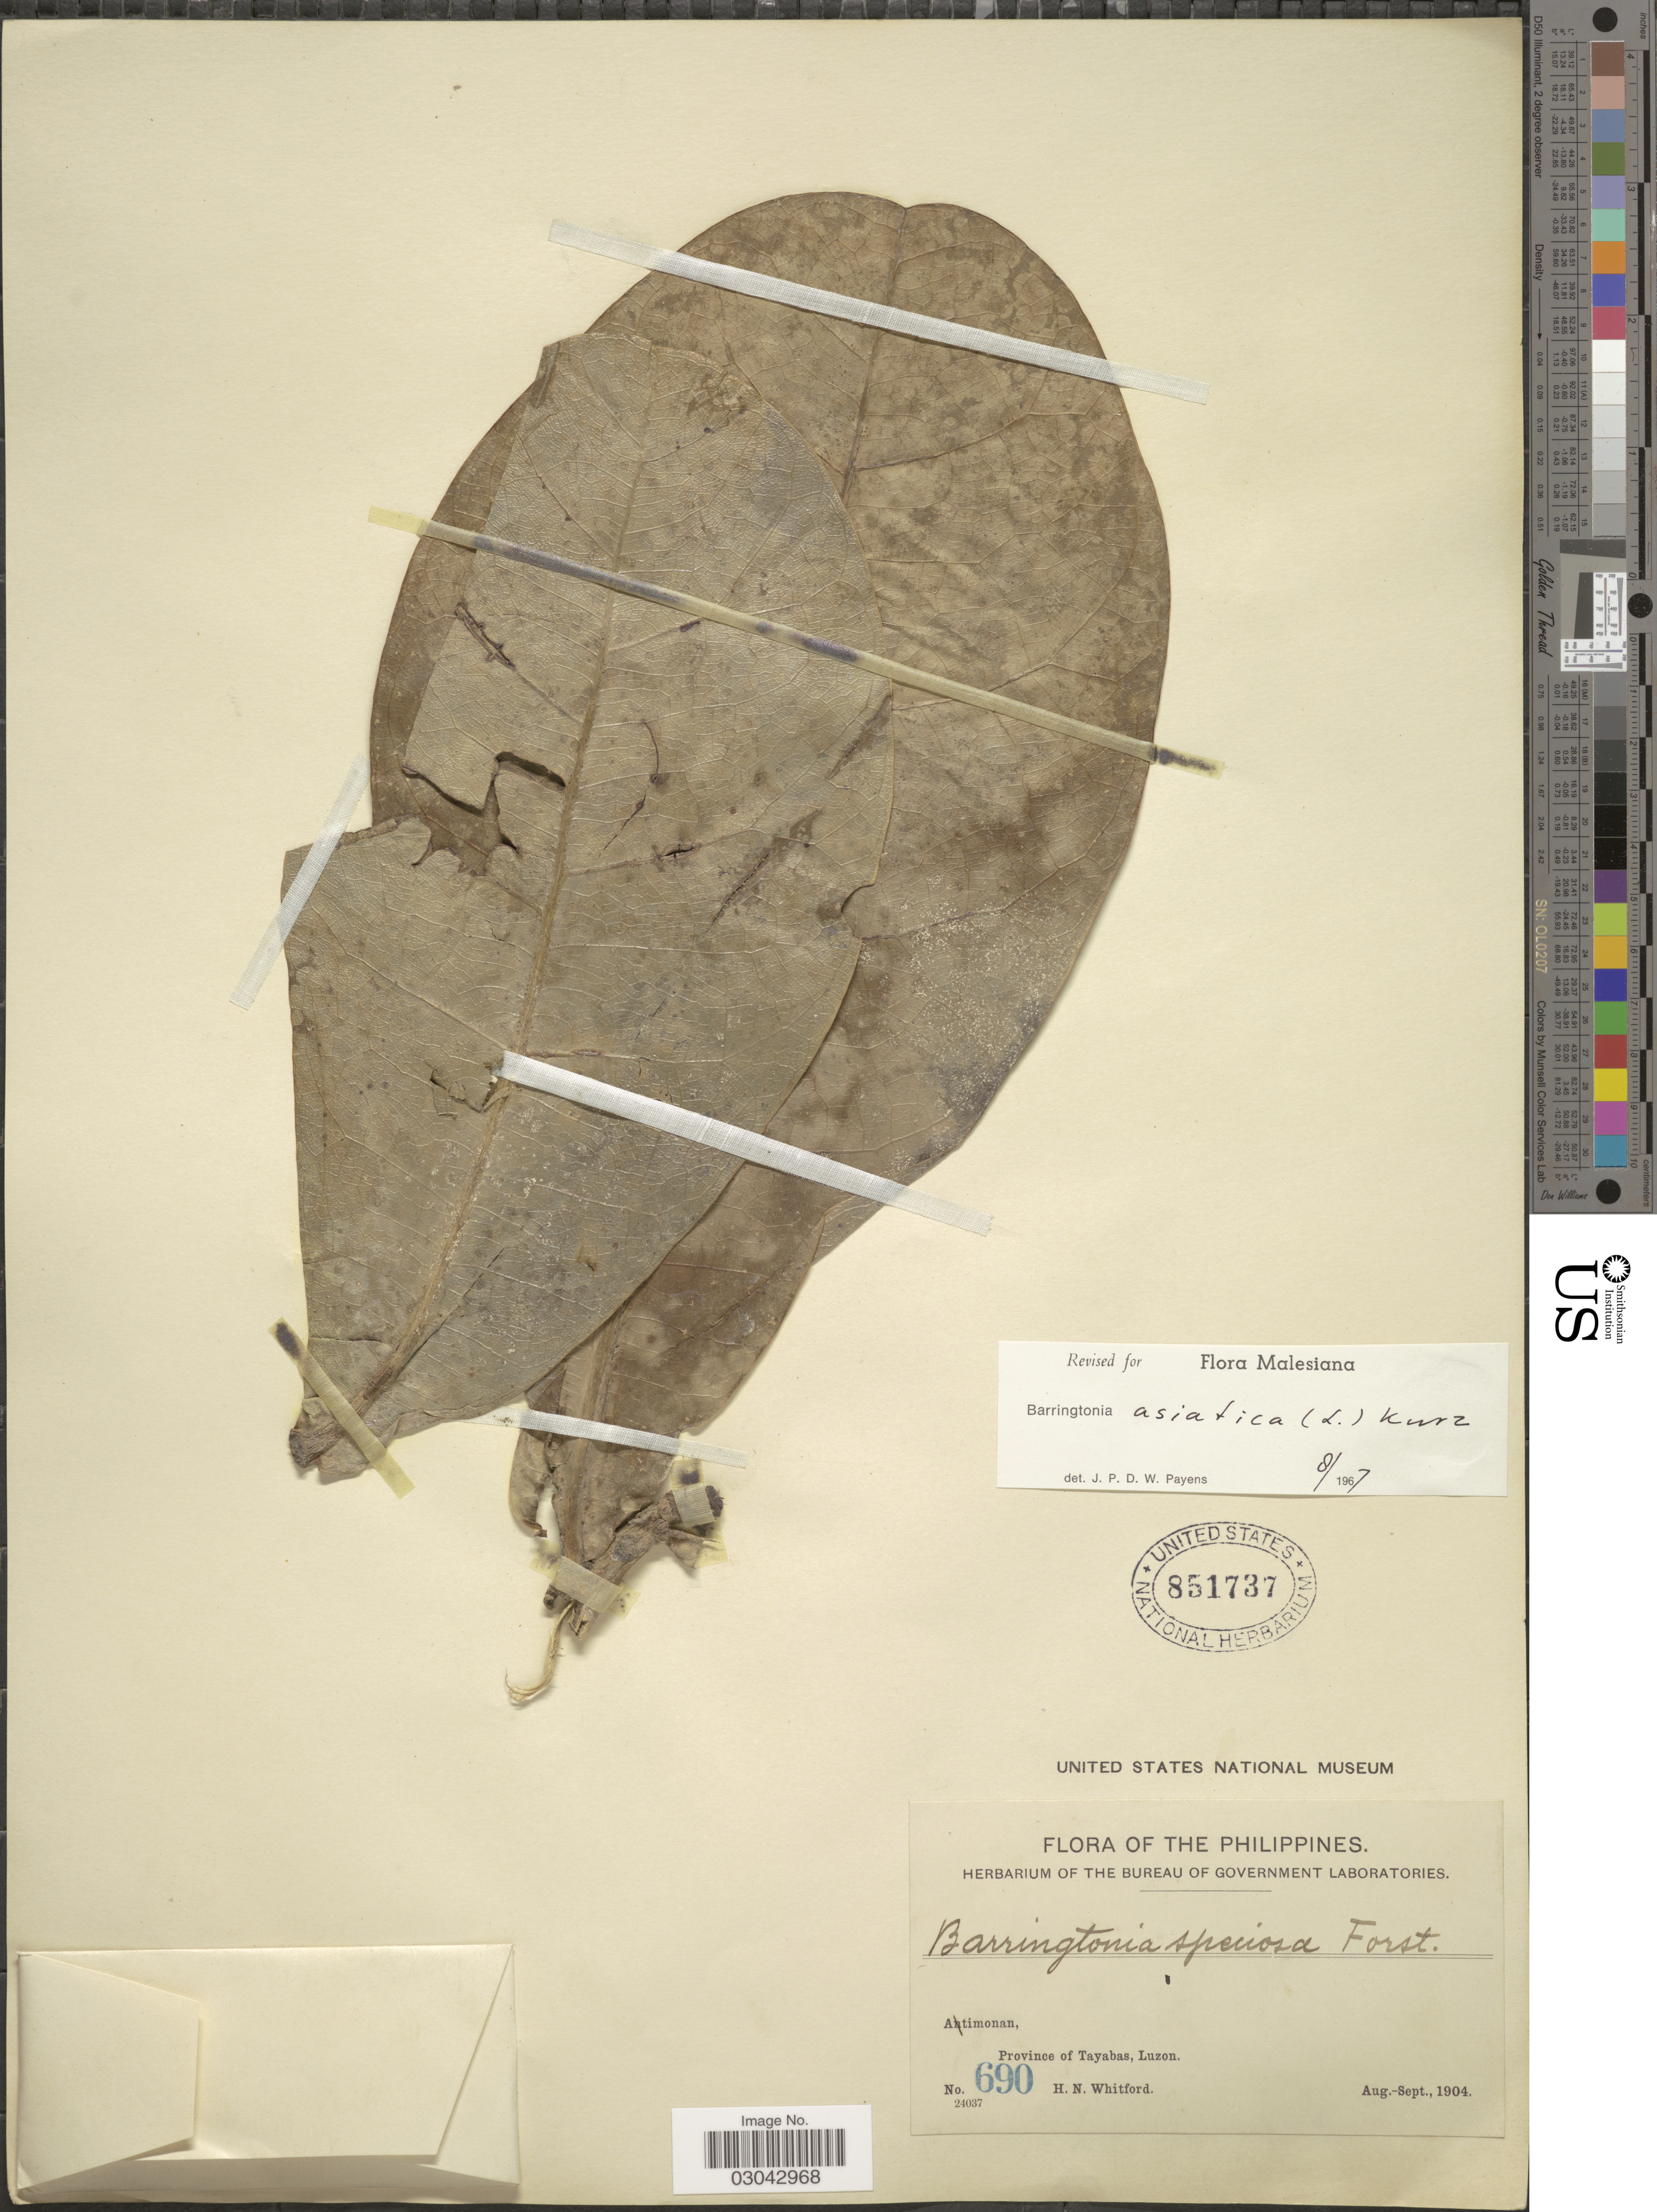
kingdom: Plantae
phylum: Tracheophyta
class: Magnoliopsida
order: Ericales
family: Lecythidaceae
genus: Barringtonia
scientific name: Barringtonia asiatica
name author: (L.) Kurz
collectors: H. N. Whitford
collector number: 690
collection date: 1904-08/1904-09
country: Philippines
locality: Atimonan, Province of Tayabas, Luzon.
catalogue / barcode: US 851737